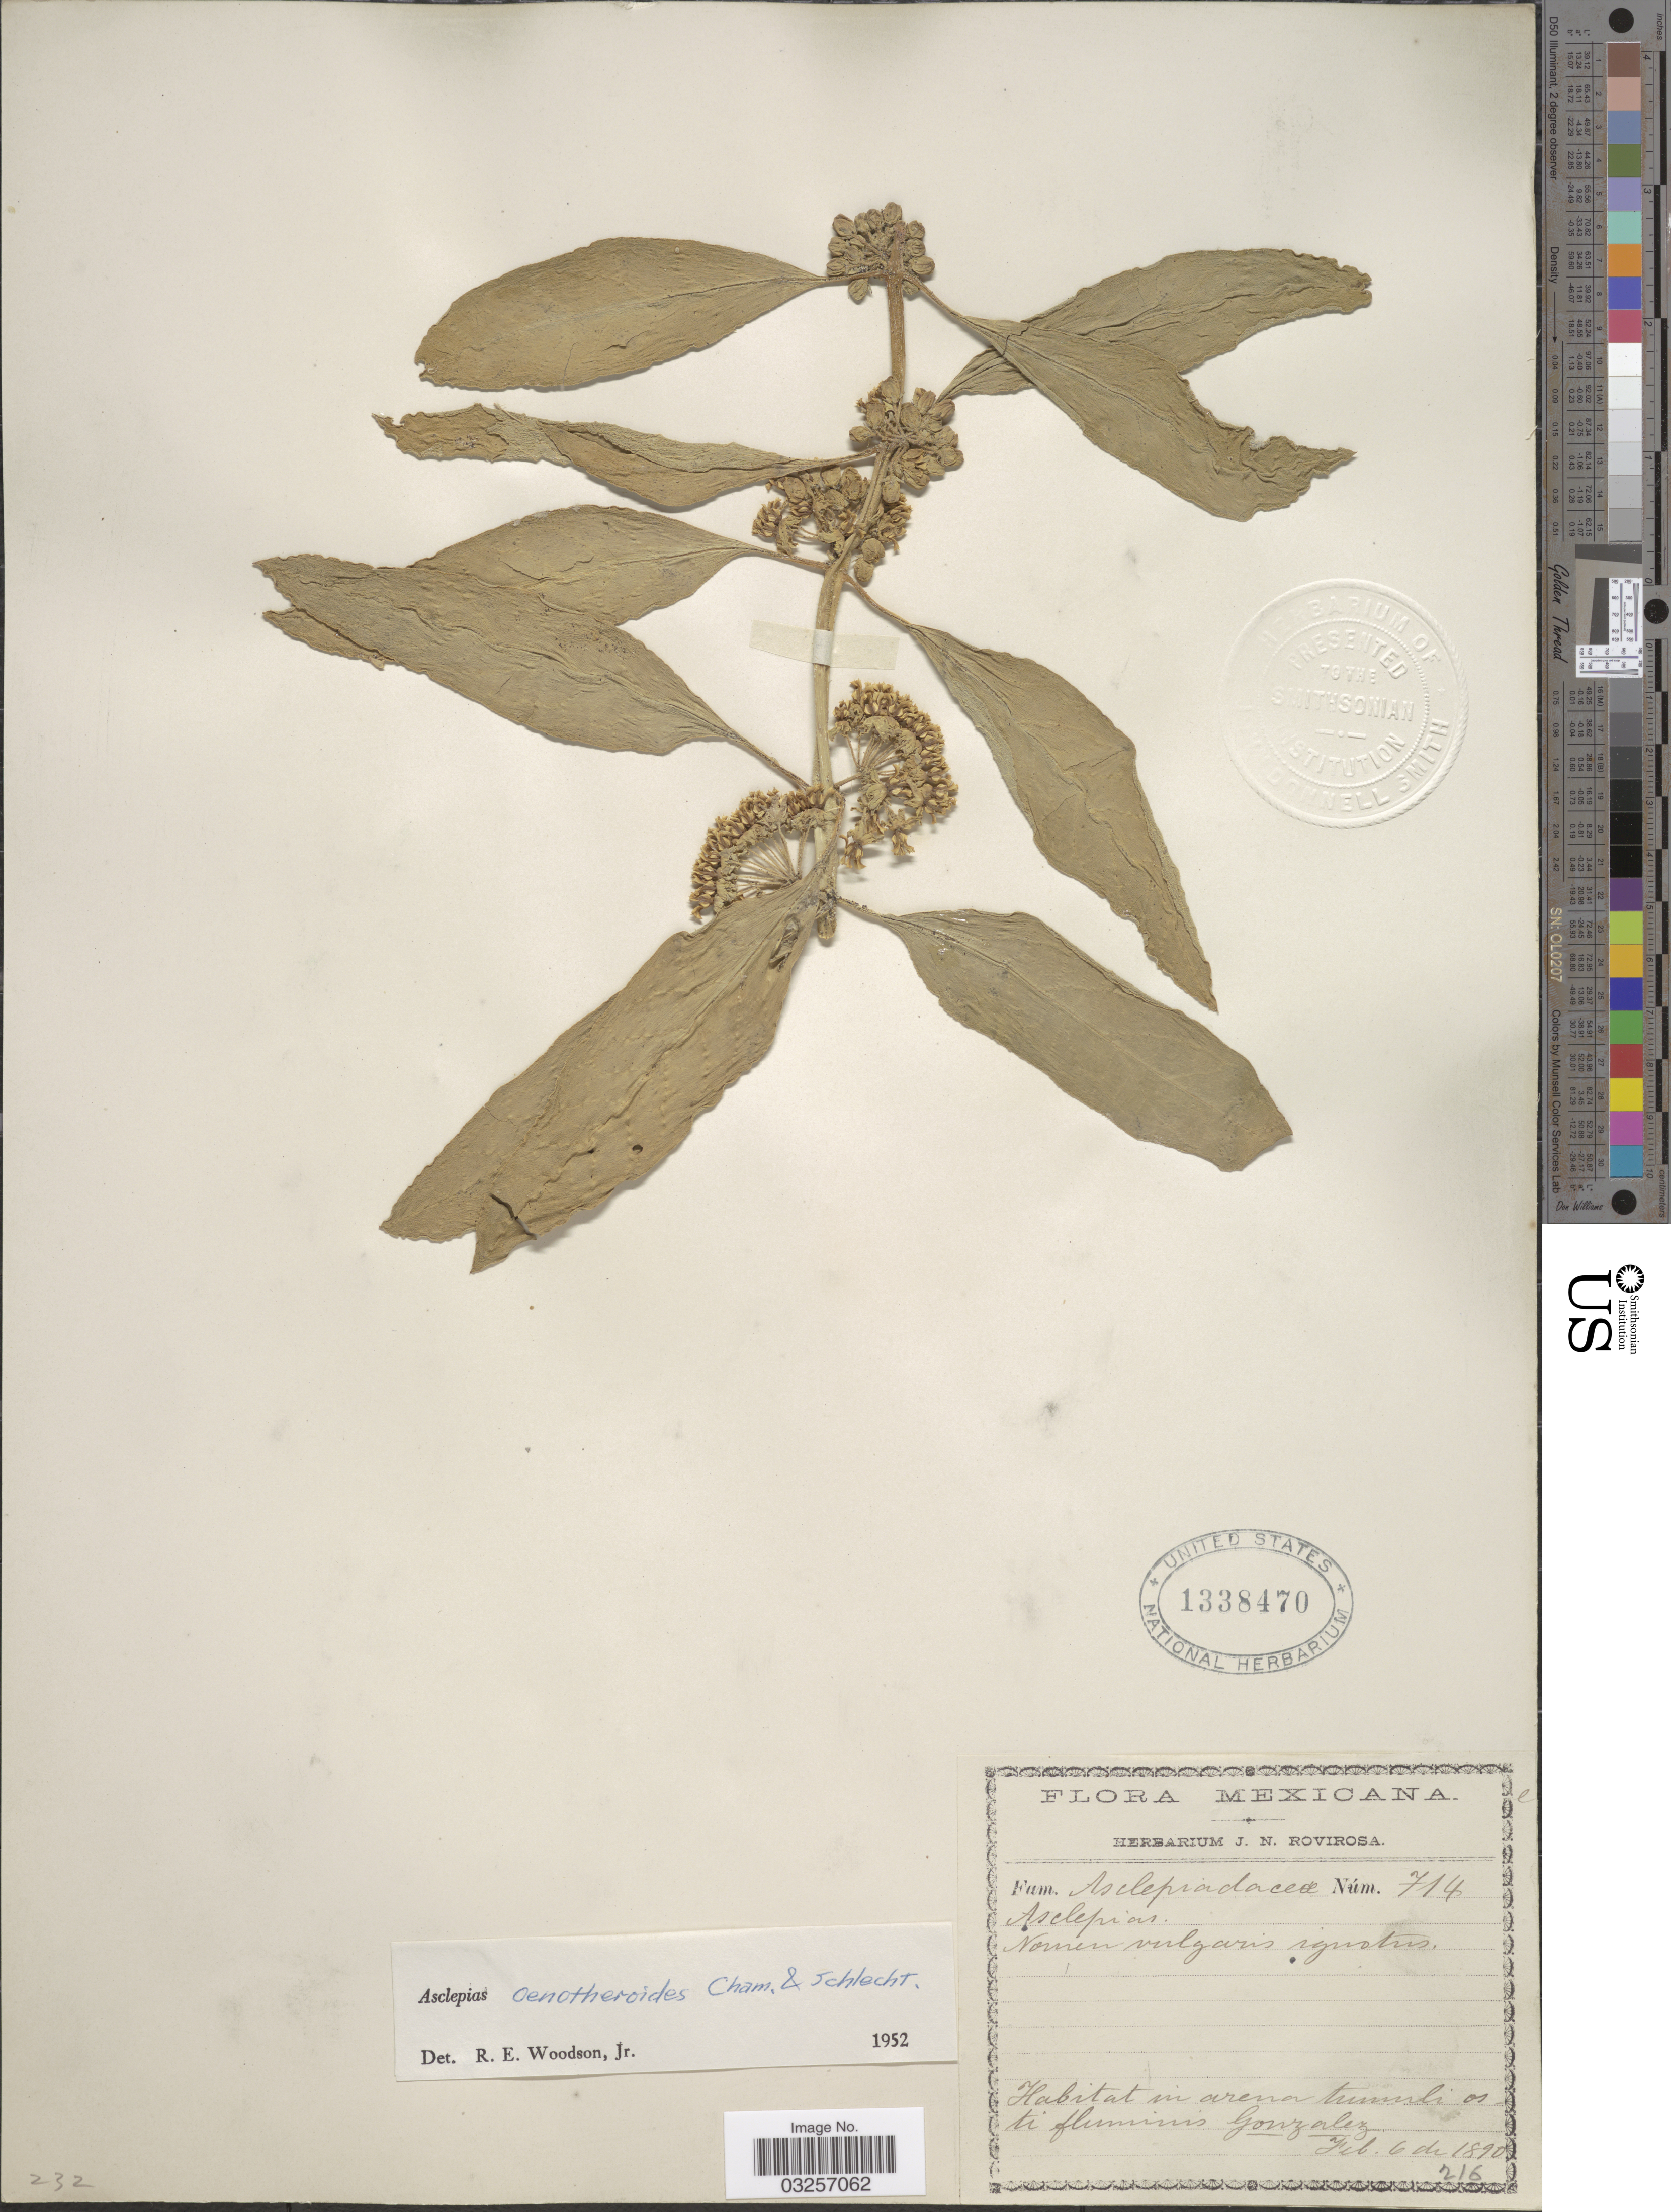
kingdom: Plantae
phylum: Tracheophyta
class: Magnoliopsida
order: Gentianales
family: Apocynaceae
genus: Asclepias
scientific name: Asclepias oenotheroides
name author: Schltdl. & Cham.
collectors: ex herb. J. N. Rovirosa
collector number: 714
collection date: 1890-02-06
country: Mexico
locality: In arena tumuli [interpreted] os [interpreted] ti fluminis Gonzalez.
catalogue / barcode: US 1338470